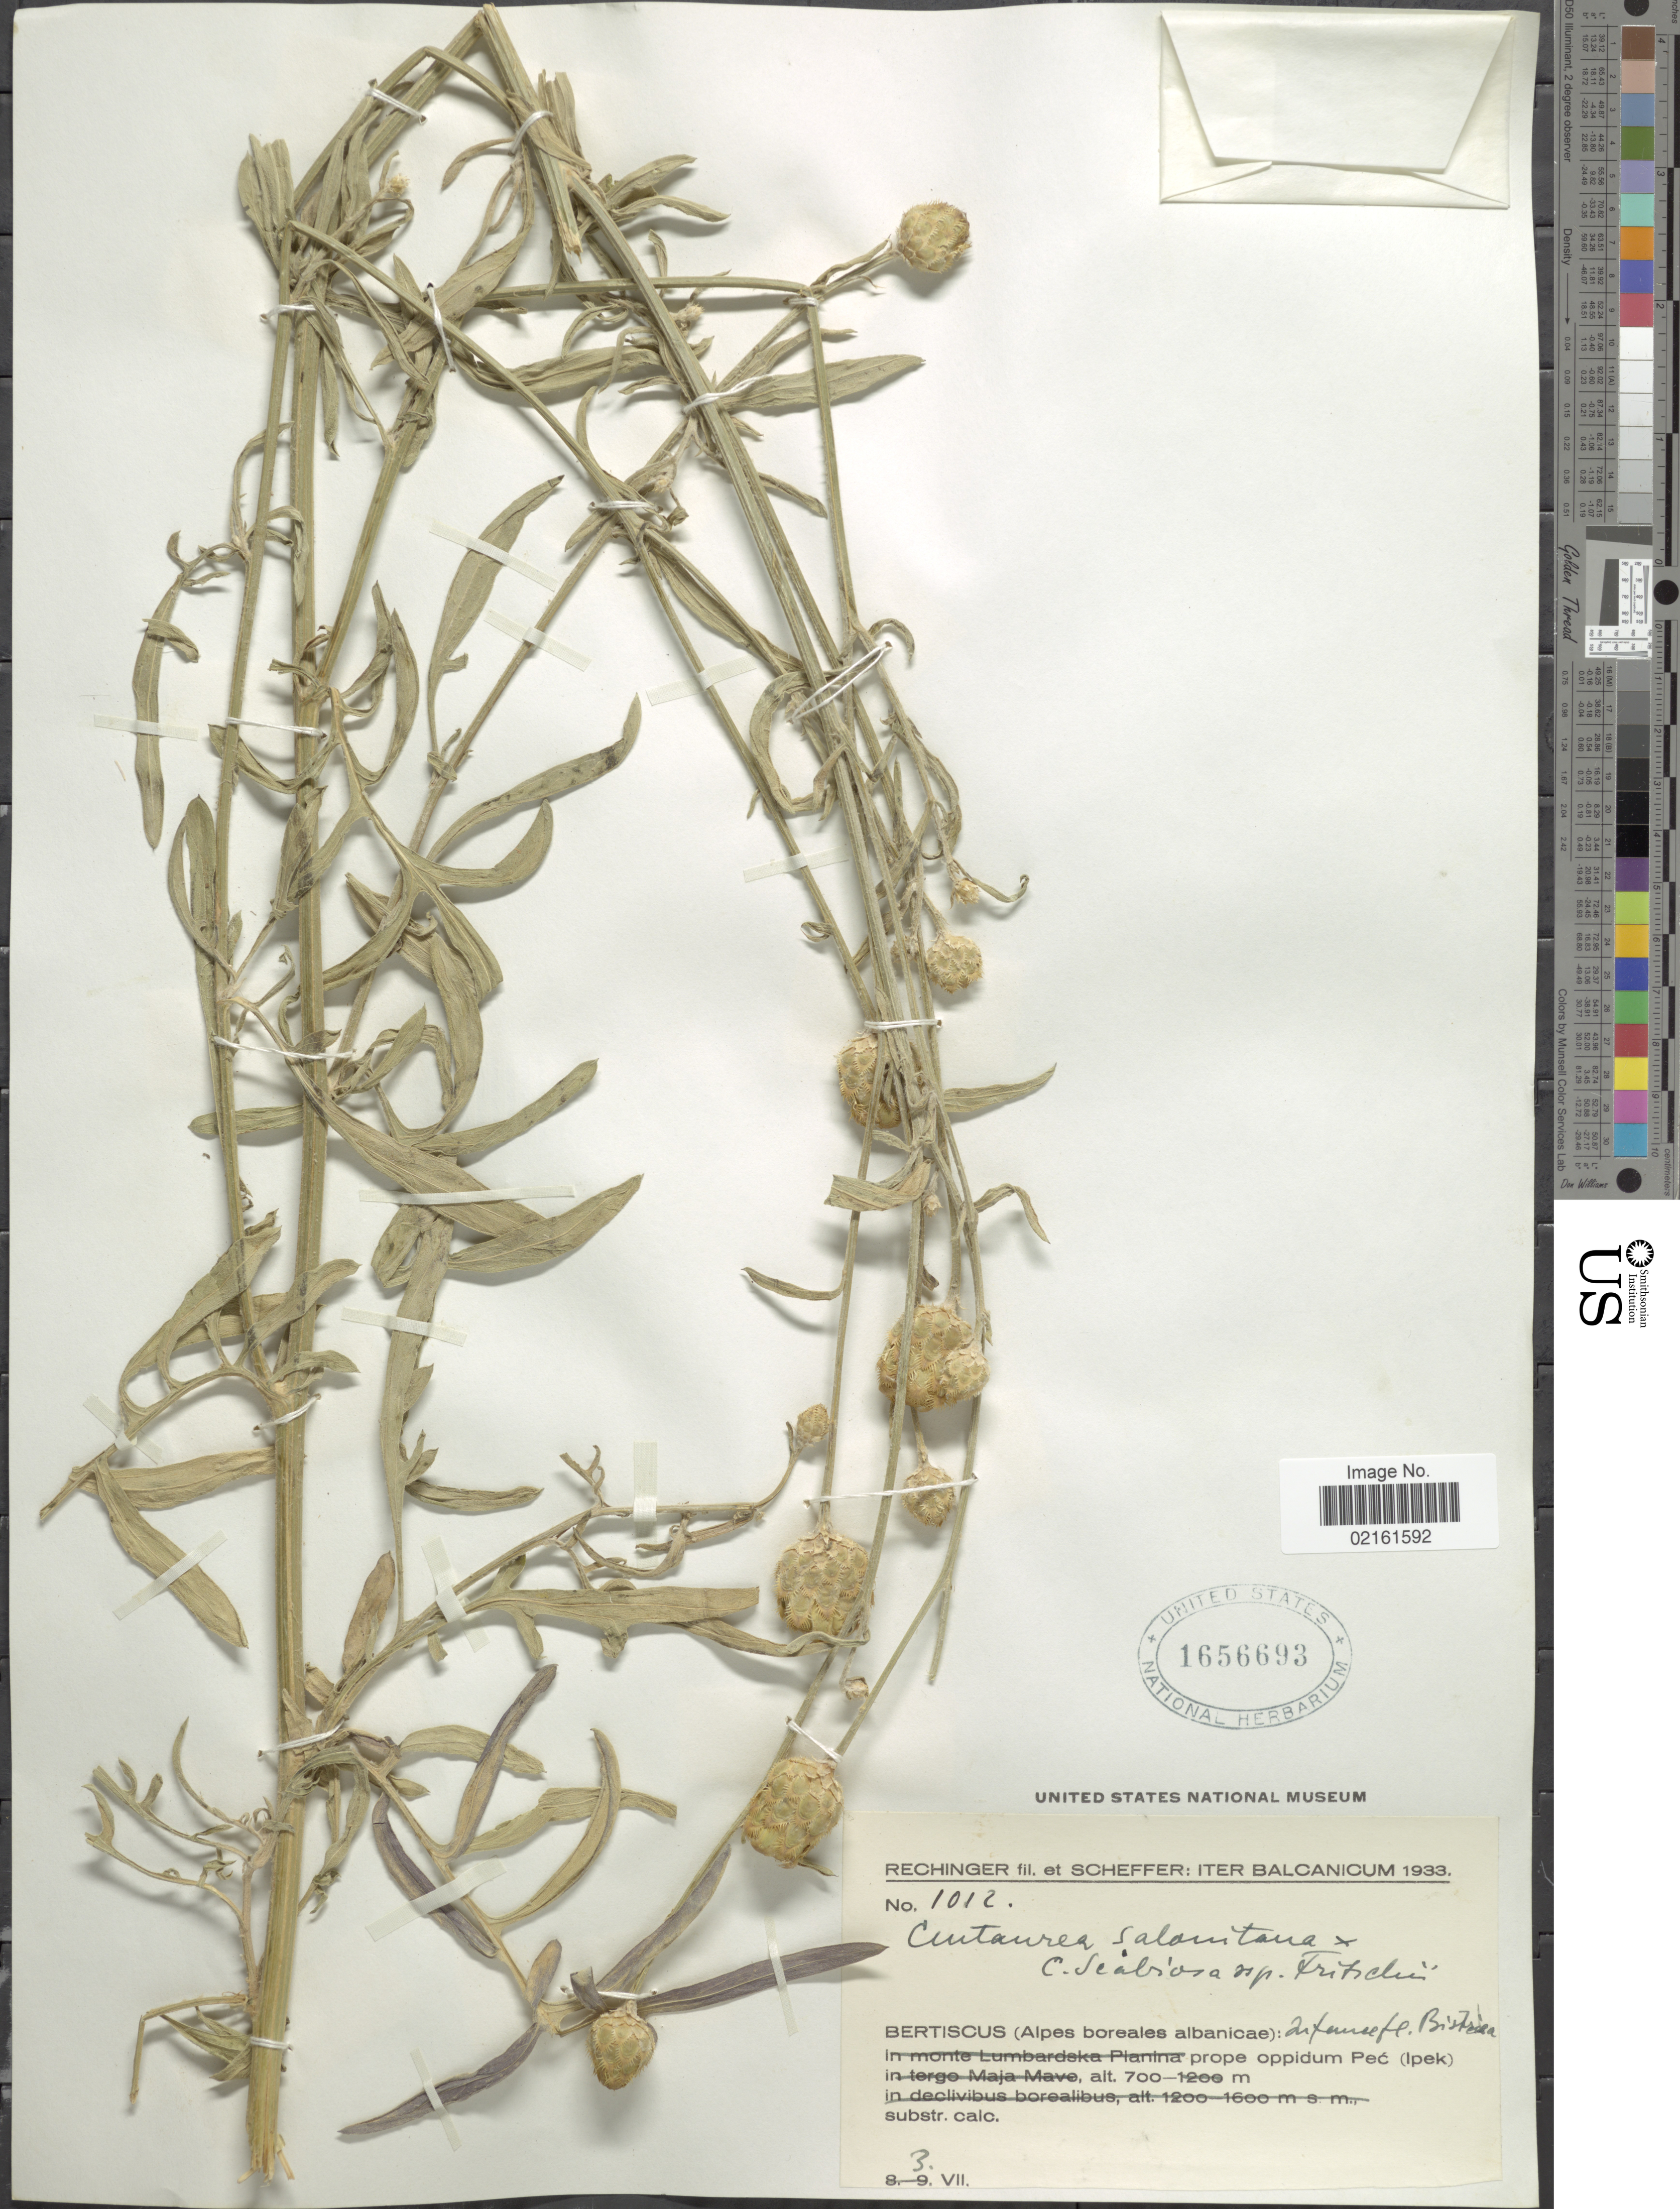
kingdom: Plantae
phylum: Tracheophyta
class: Magnoliopsida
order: Asterales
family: Asteraceae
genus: Centaurea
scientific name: Centaurea salonitana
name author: Vis.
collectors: -- Rechinger & Scheffer, --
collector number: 1012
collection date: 1933-07-03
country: Hungary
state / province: Pécs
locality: Balcanicum. Bertiscus (Alpes boreales albanicae): Zifunsefl. Bistrea [interpreted] prope oppidum Pec (Ipek)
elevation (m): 700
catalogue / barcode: US 1656693